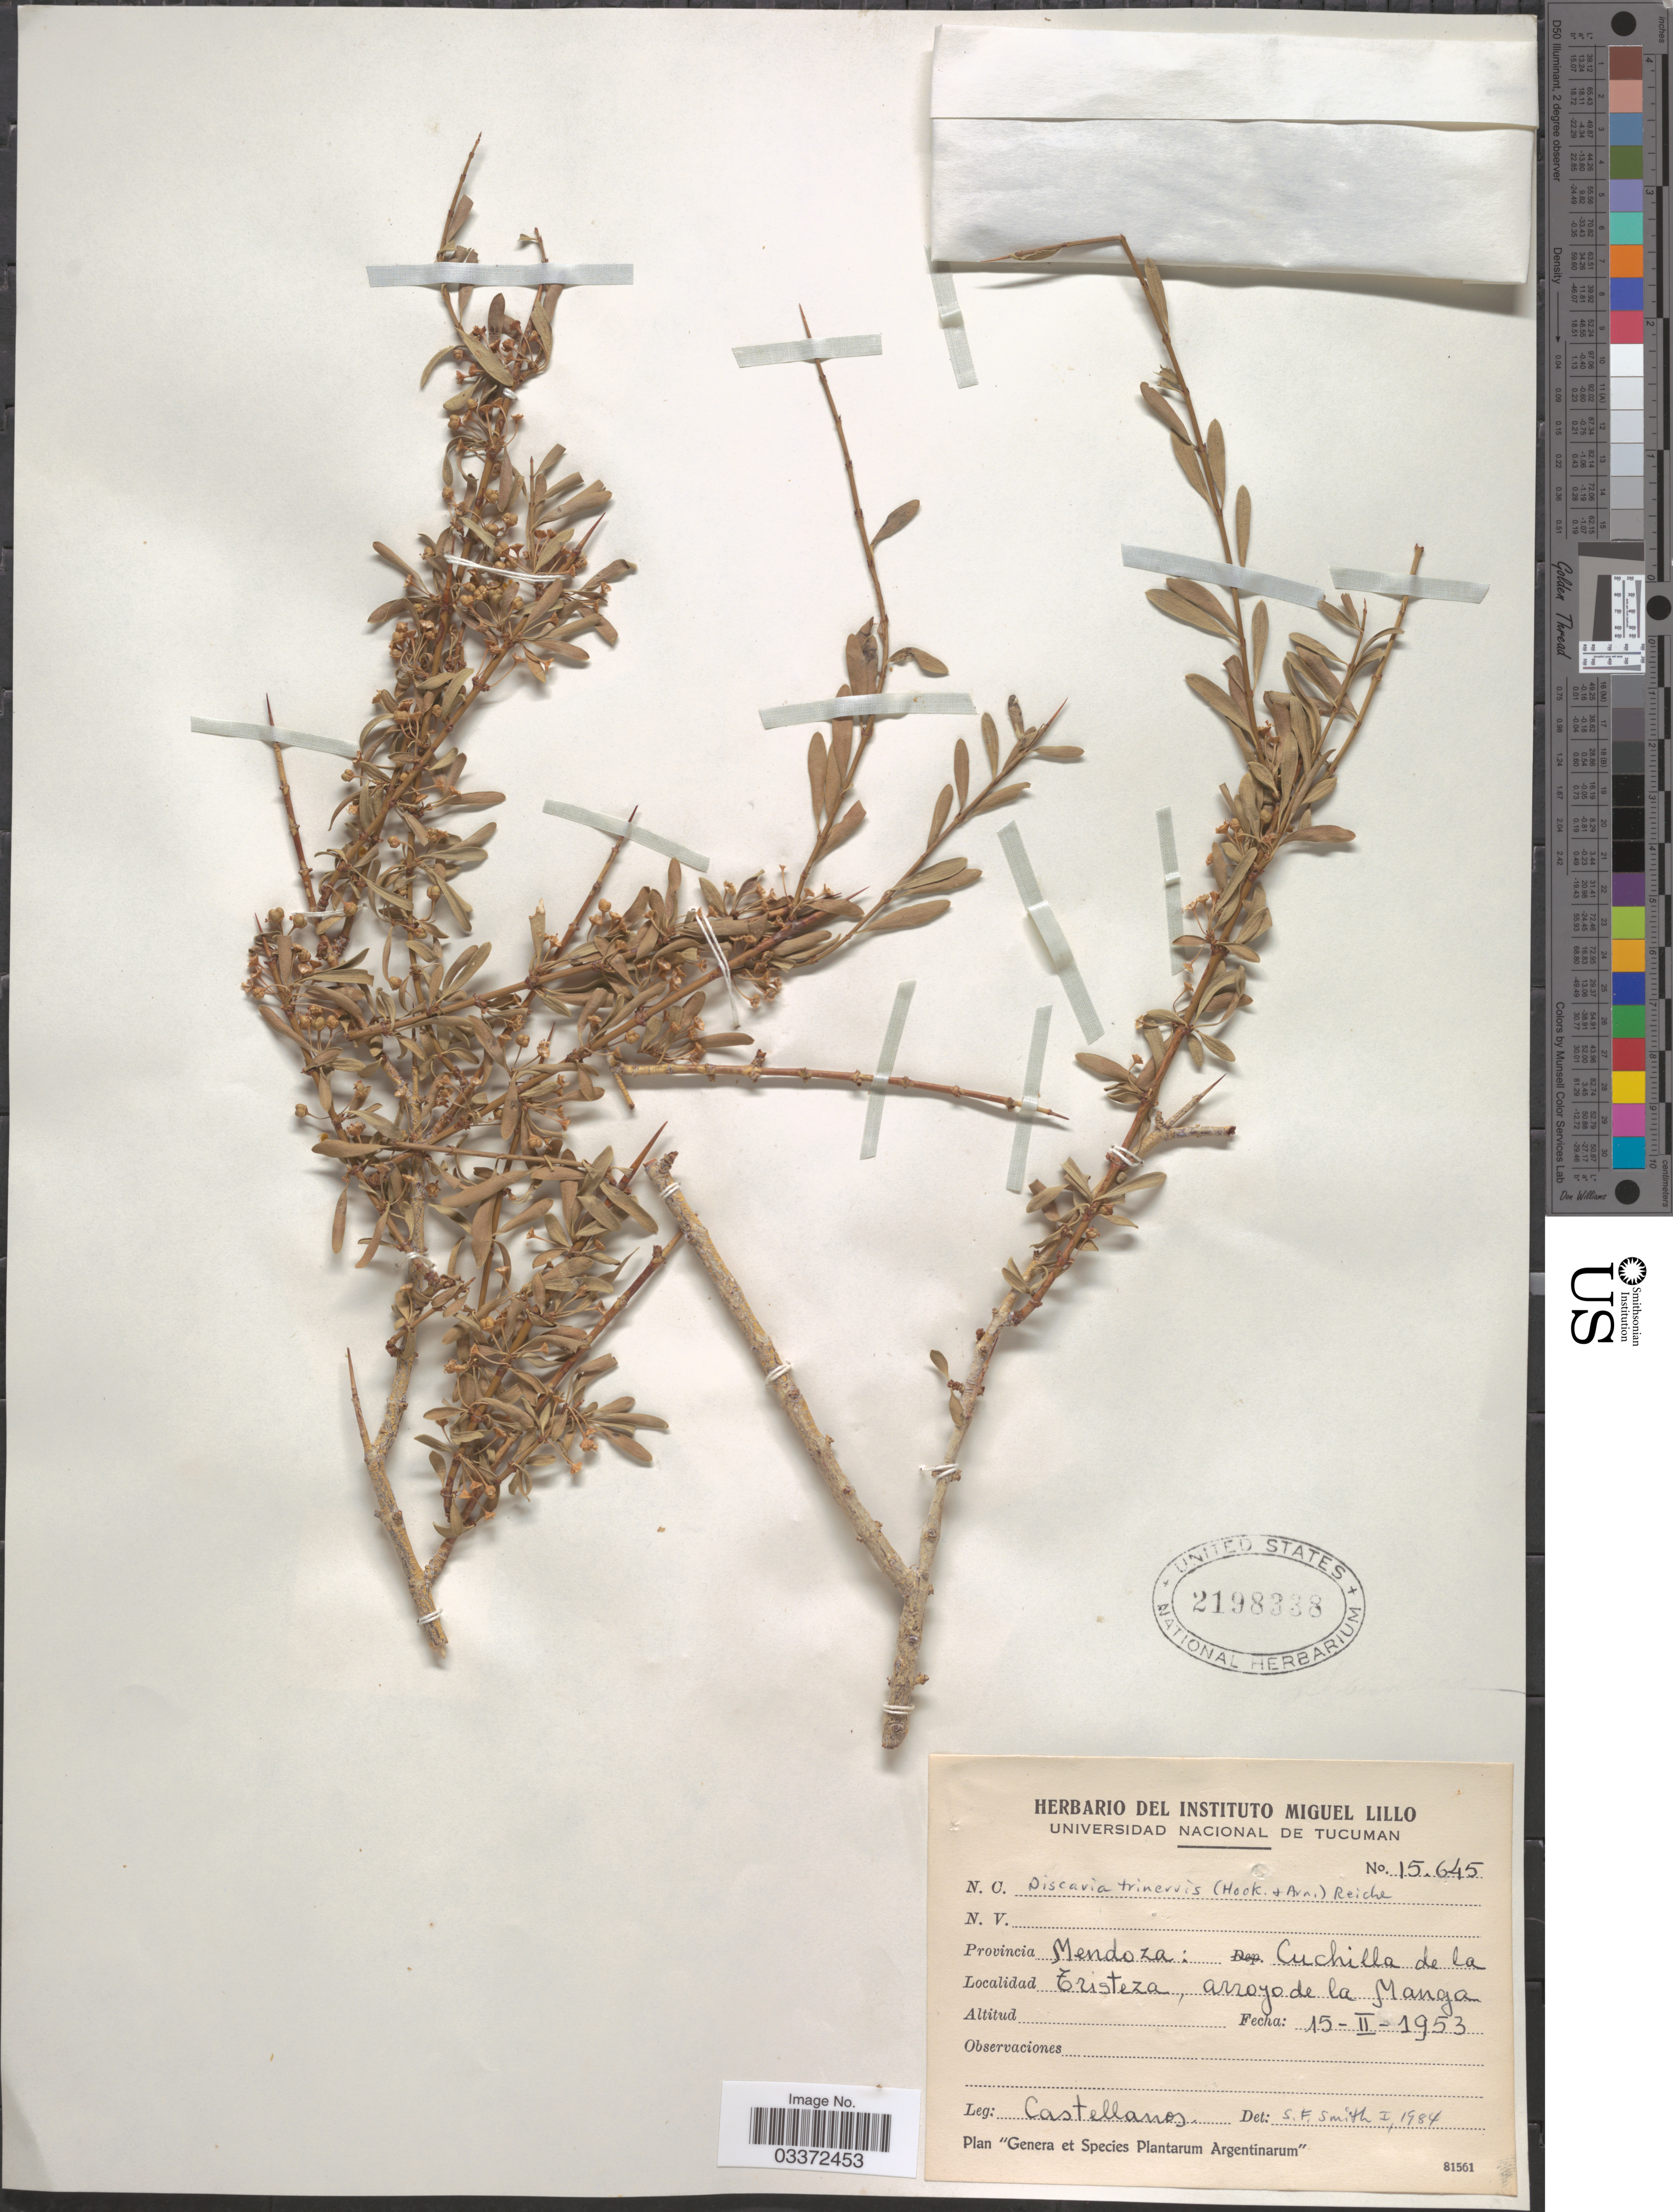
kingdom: Plantae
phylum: Tracheophyta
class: Magnoliopsida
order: Rosales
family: Rhamnaceae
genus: Ochetophila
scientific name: Ochetophila trinervis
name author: (Gillies ex Hook.) Poepp. ex Endl.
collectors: -- Castellanos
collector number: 15645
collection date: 1953-02-15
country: Argentina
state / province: Mendoza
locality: Cuchilla de la Tristeza, arroyo de la Manga.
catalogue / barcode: US 2198338